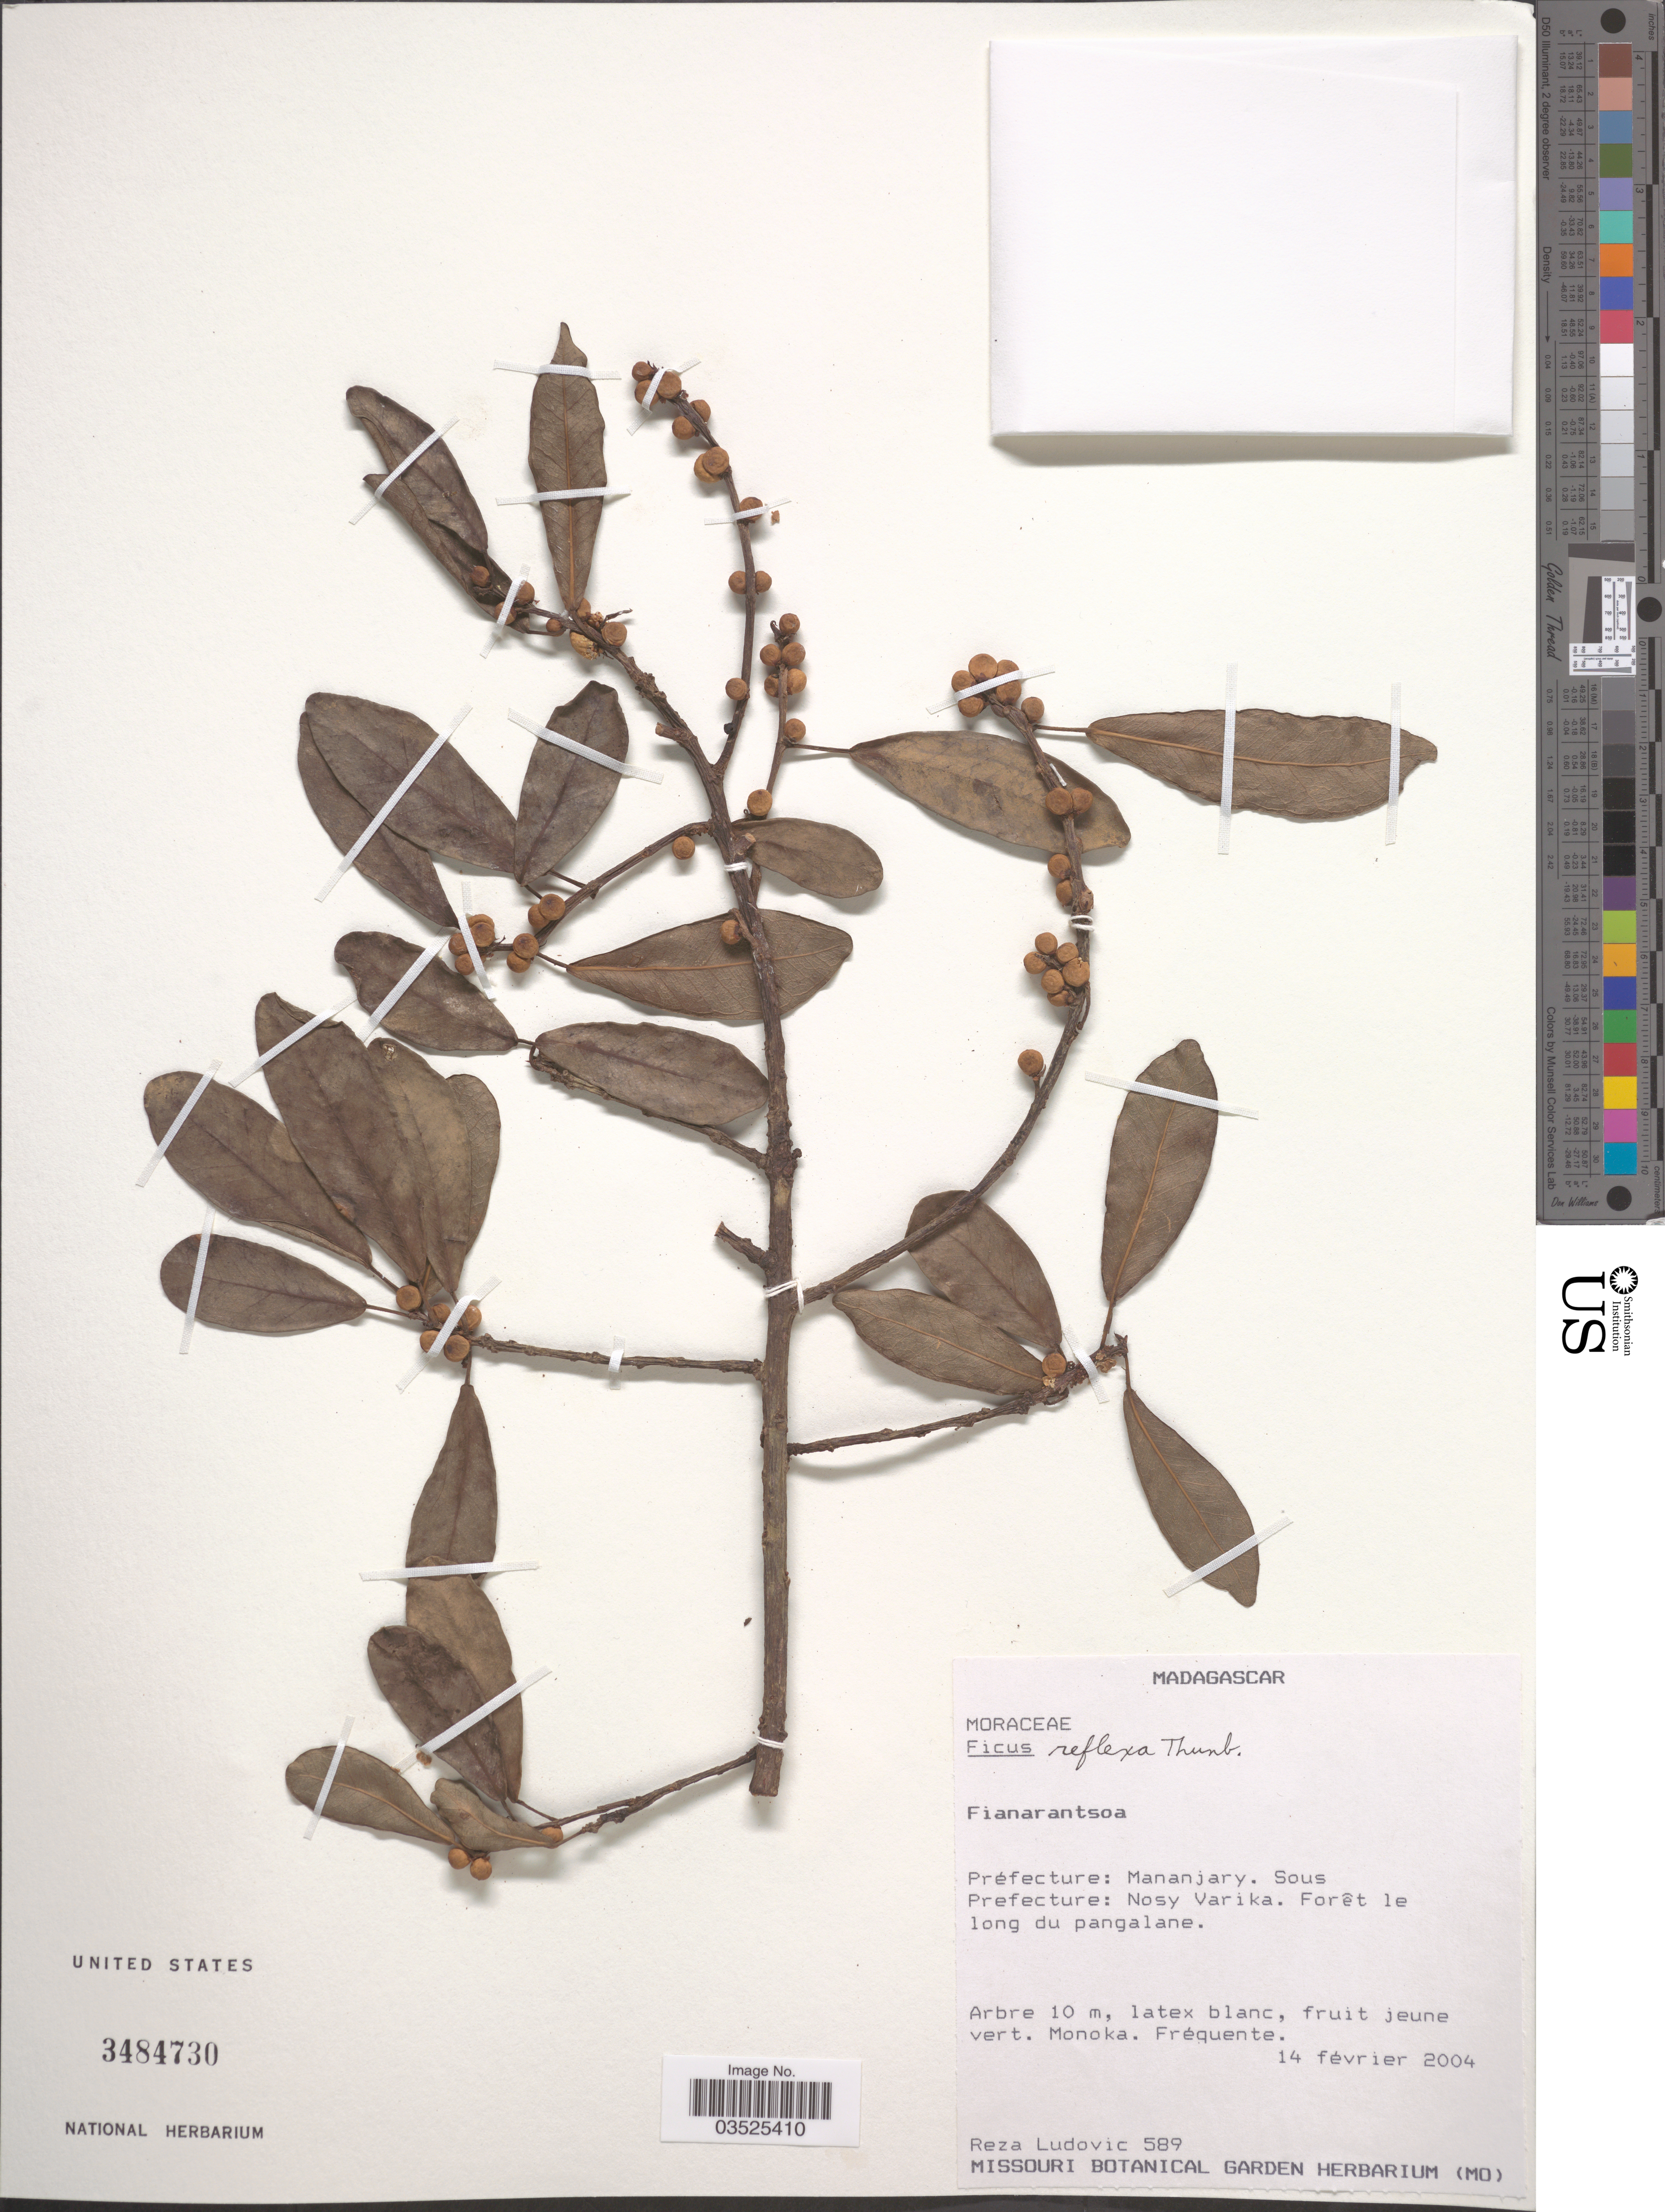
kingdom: Plantae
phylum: Tracheophyta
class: Magnoliopsida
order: Rosales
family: Moraceae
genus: Ficus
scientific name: Ficus reflexa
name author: Thunb.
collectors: R. Ludovic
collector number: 589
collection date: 2004-02-14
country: Madagascar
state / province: Vatovavy Fitovinany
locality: Préfecture: Mananjary. Sous Prefecture: Nosy Varika.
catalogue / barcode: US 3484730